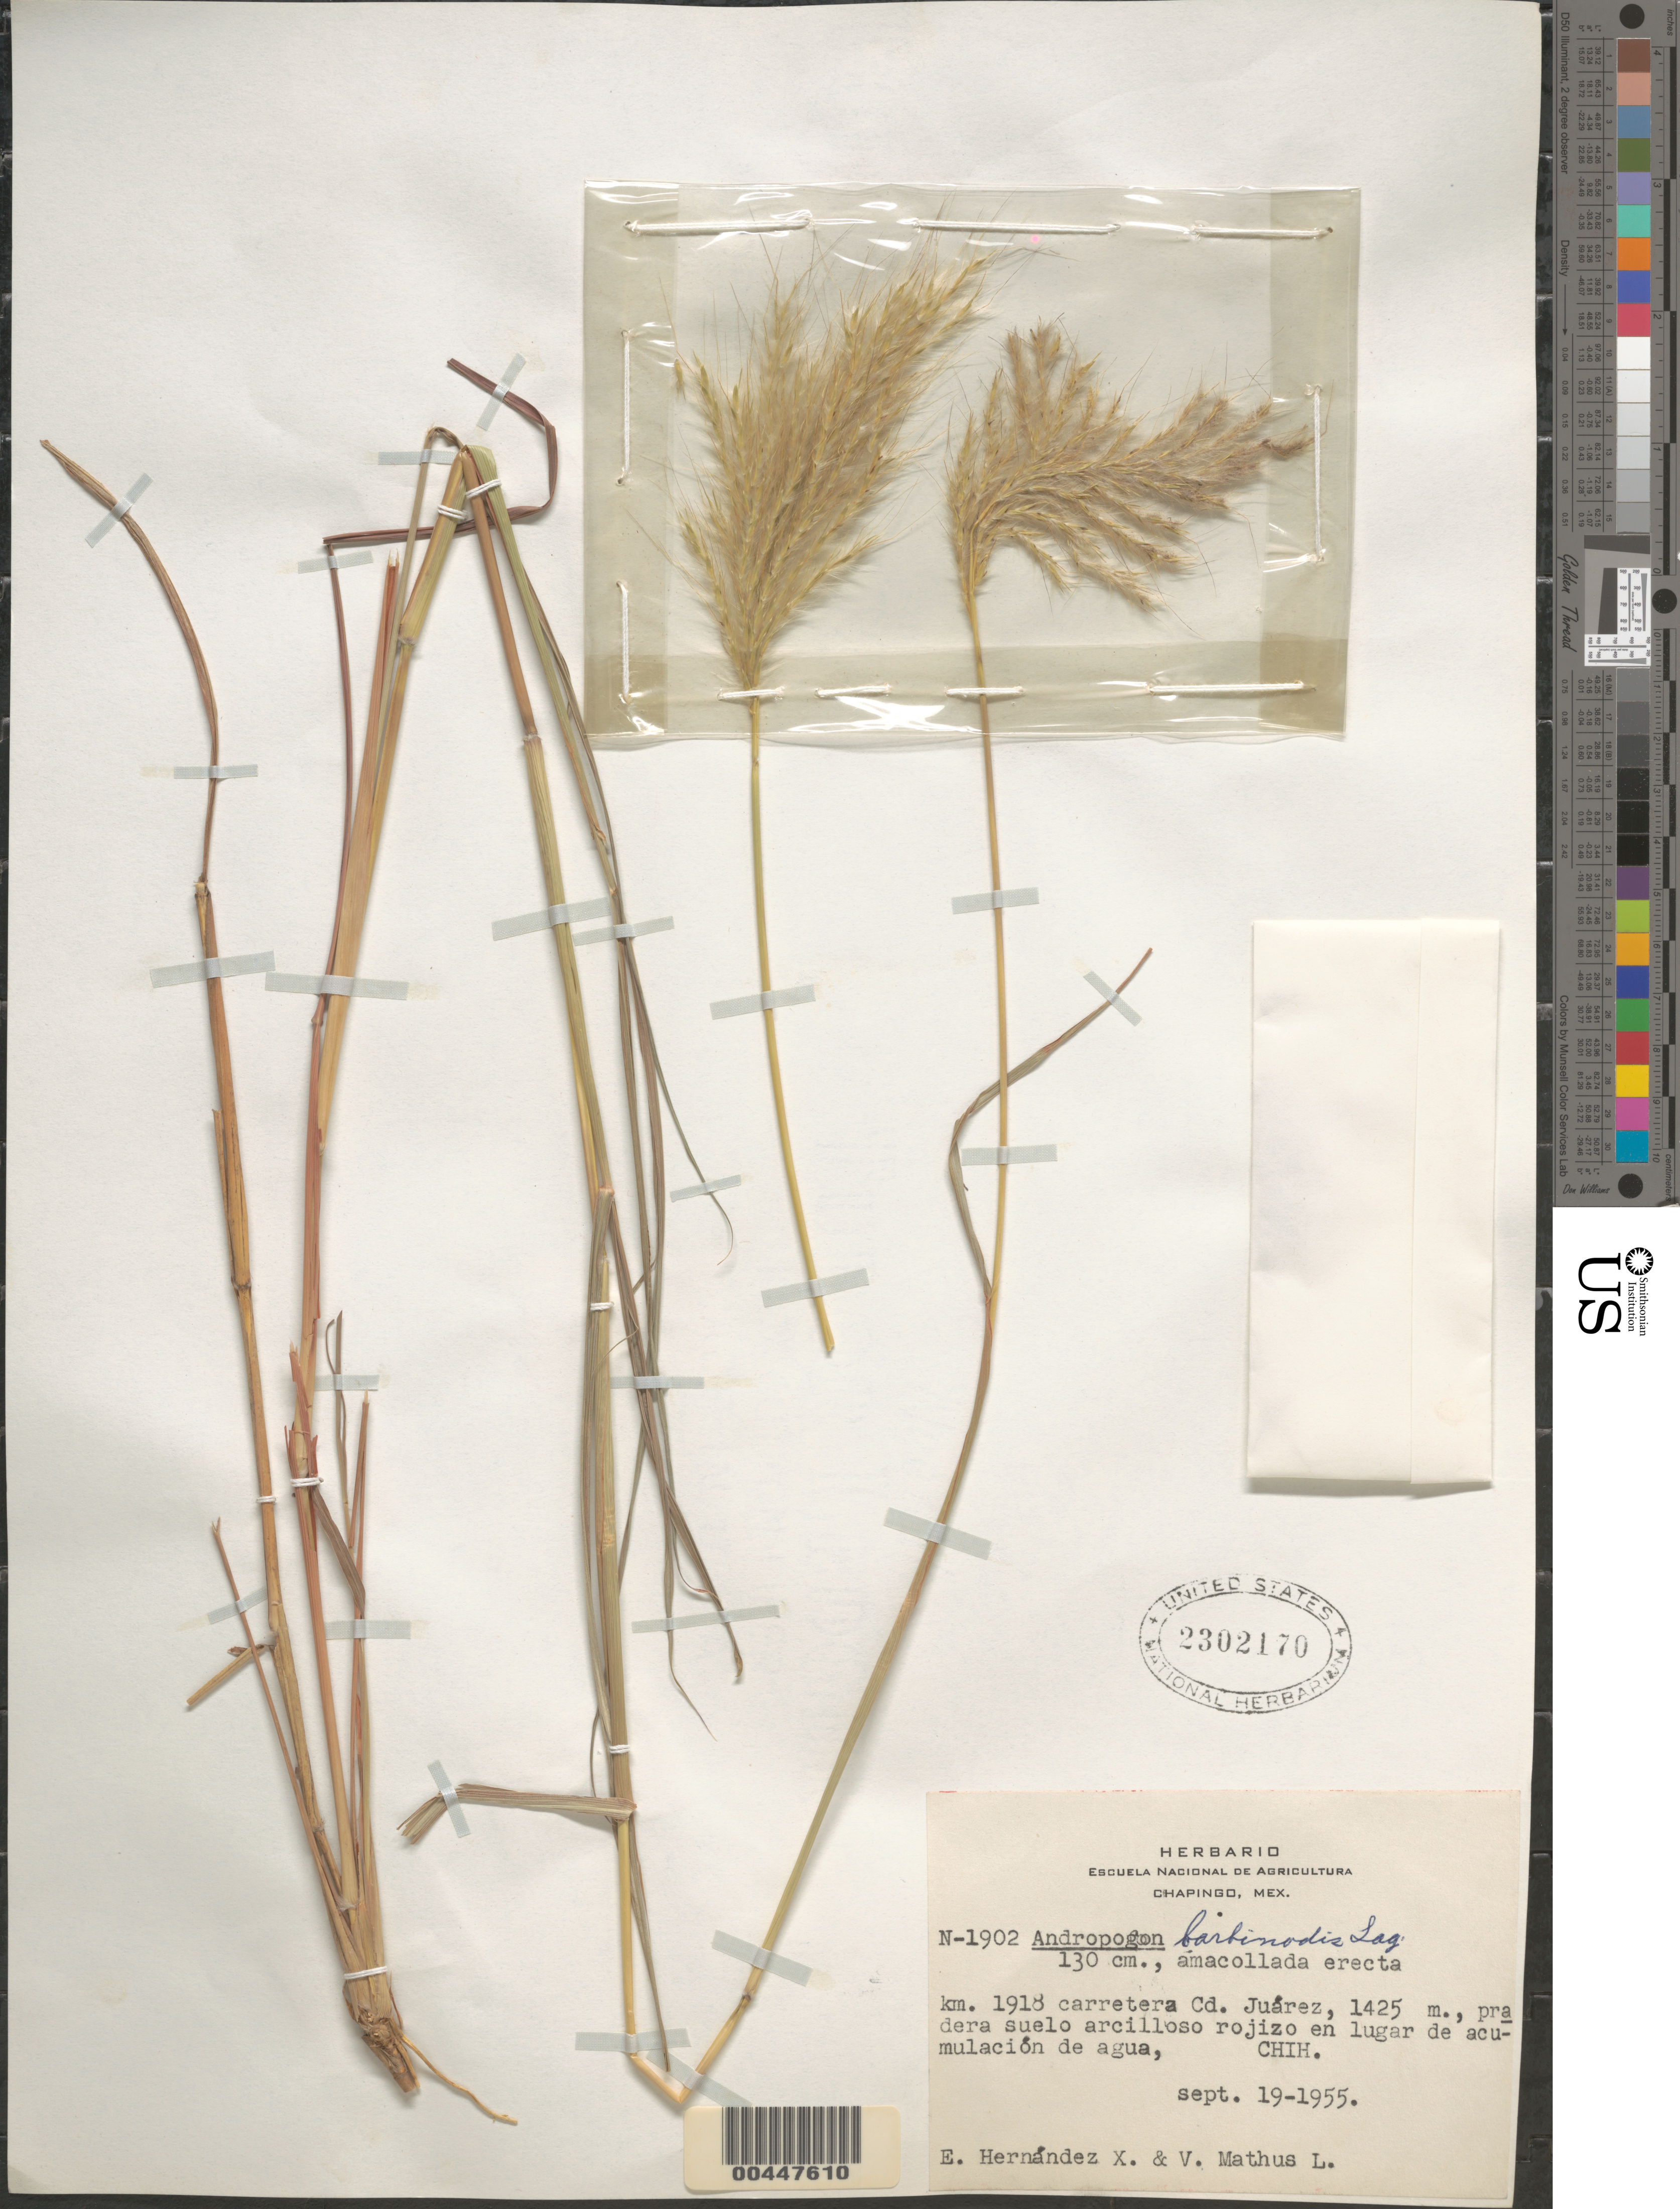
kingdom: Plantae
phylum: Tracheophyta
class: Liliopsida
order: Poales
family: Poaceae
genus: Andropogon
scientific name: Andropogon barbinodis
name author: Lag.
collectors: E. I. Hernández-X. & V. Mathus L.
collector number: N-1902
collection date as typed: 19 Sep 1955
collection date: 1955-09-19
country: Mexico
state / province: Chihuahua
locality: Km 1918 carretera Cd. Juárez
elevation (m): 1425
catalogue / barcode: US 2302170